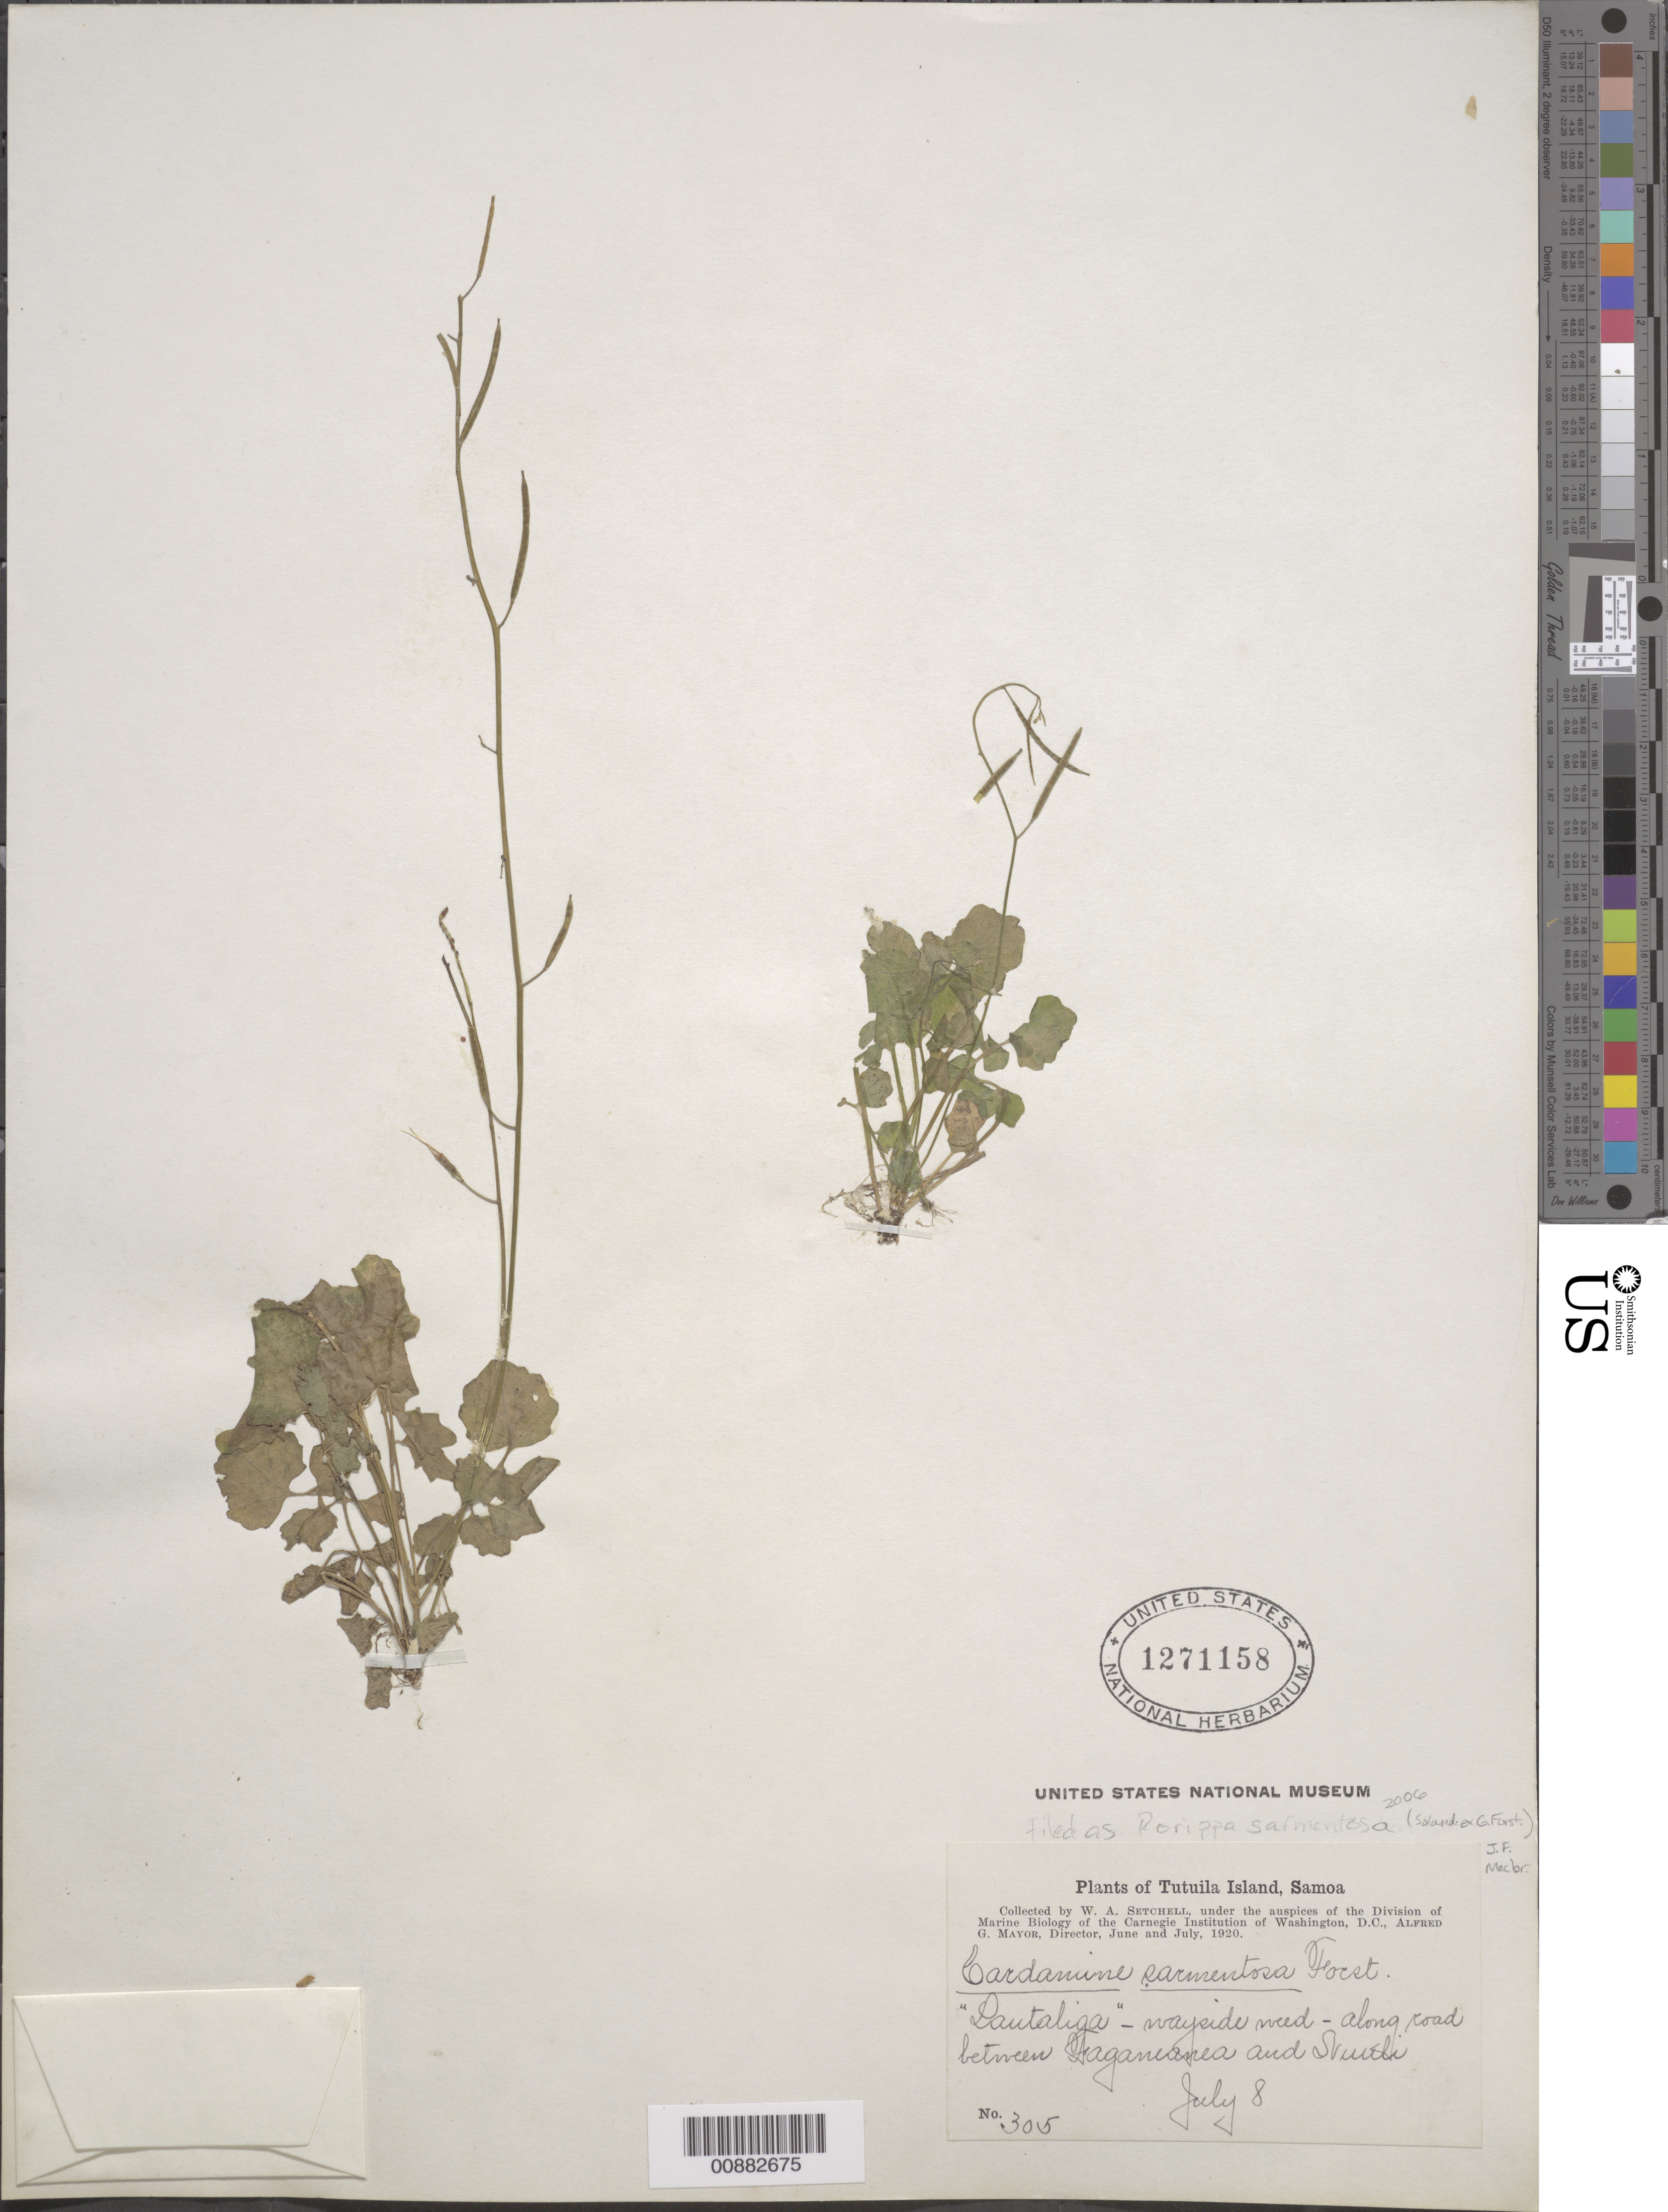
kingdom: Plantae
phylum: Tracheophyta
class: Magnoliopsida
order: Brassicales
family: Brassicaceae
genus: Rorippa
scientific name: Rorippa sarmentosa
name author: (Sol. ex G. Forst.) J.F. Macbr.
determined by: Strong, M. T., (US), Smithsonian Institution - National Museum of Natural History (UNITED STATES)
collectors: W. Setchell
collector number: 305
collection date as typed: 08 Jul 1920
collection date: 1920-07-08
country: American Samoa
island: Tutua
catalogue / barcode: US 1271158